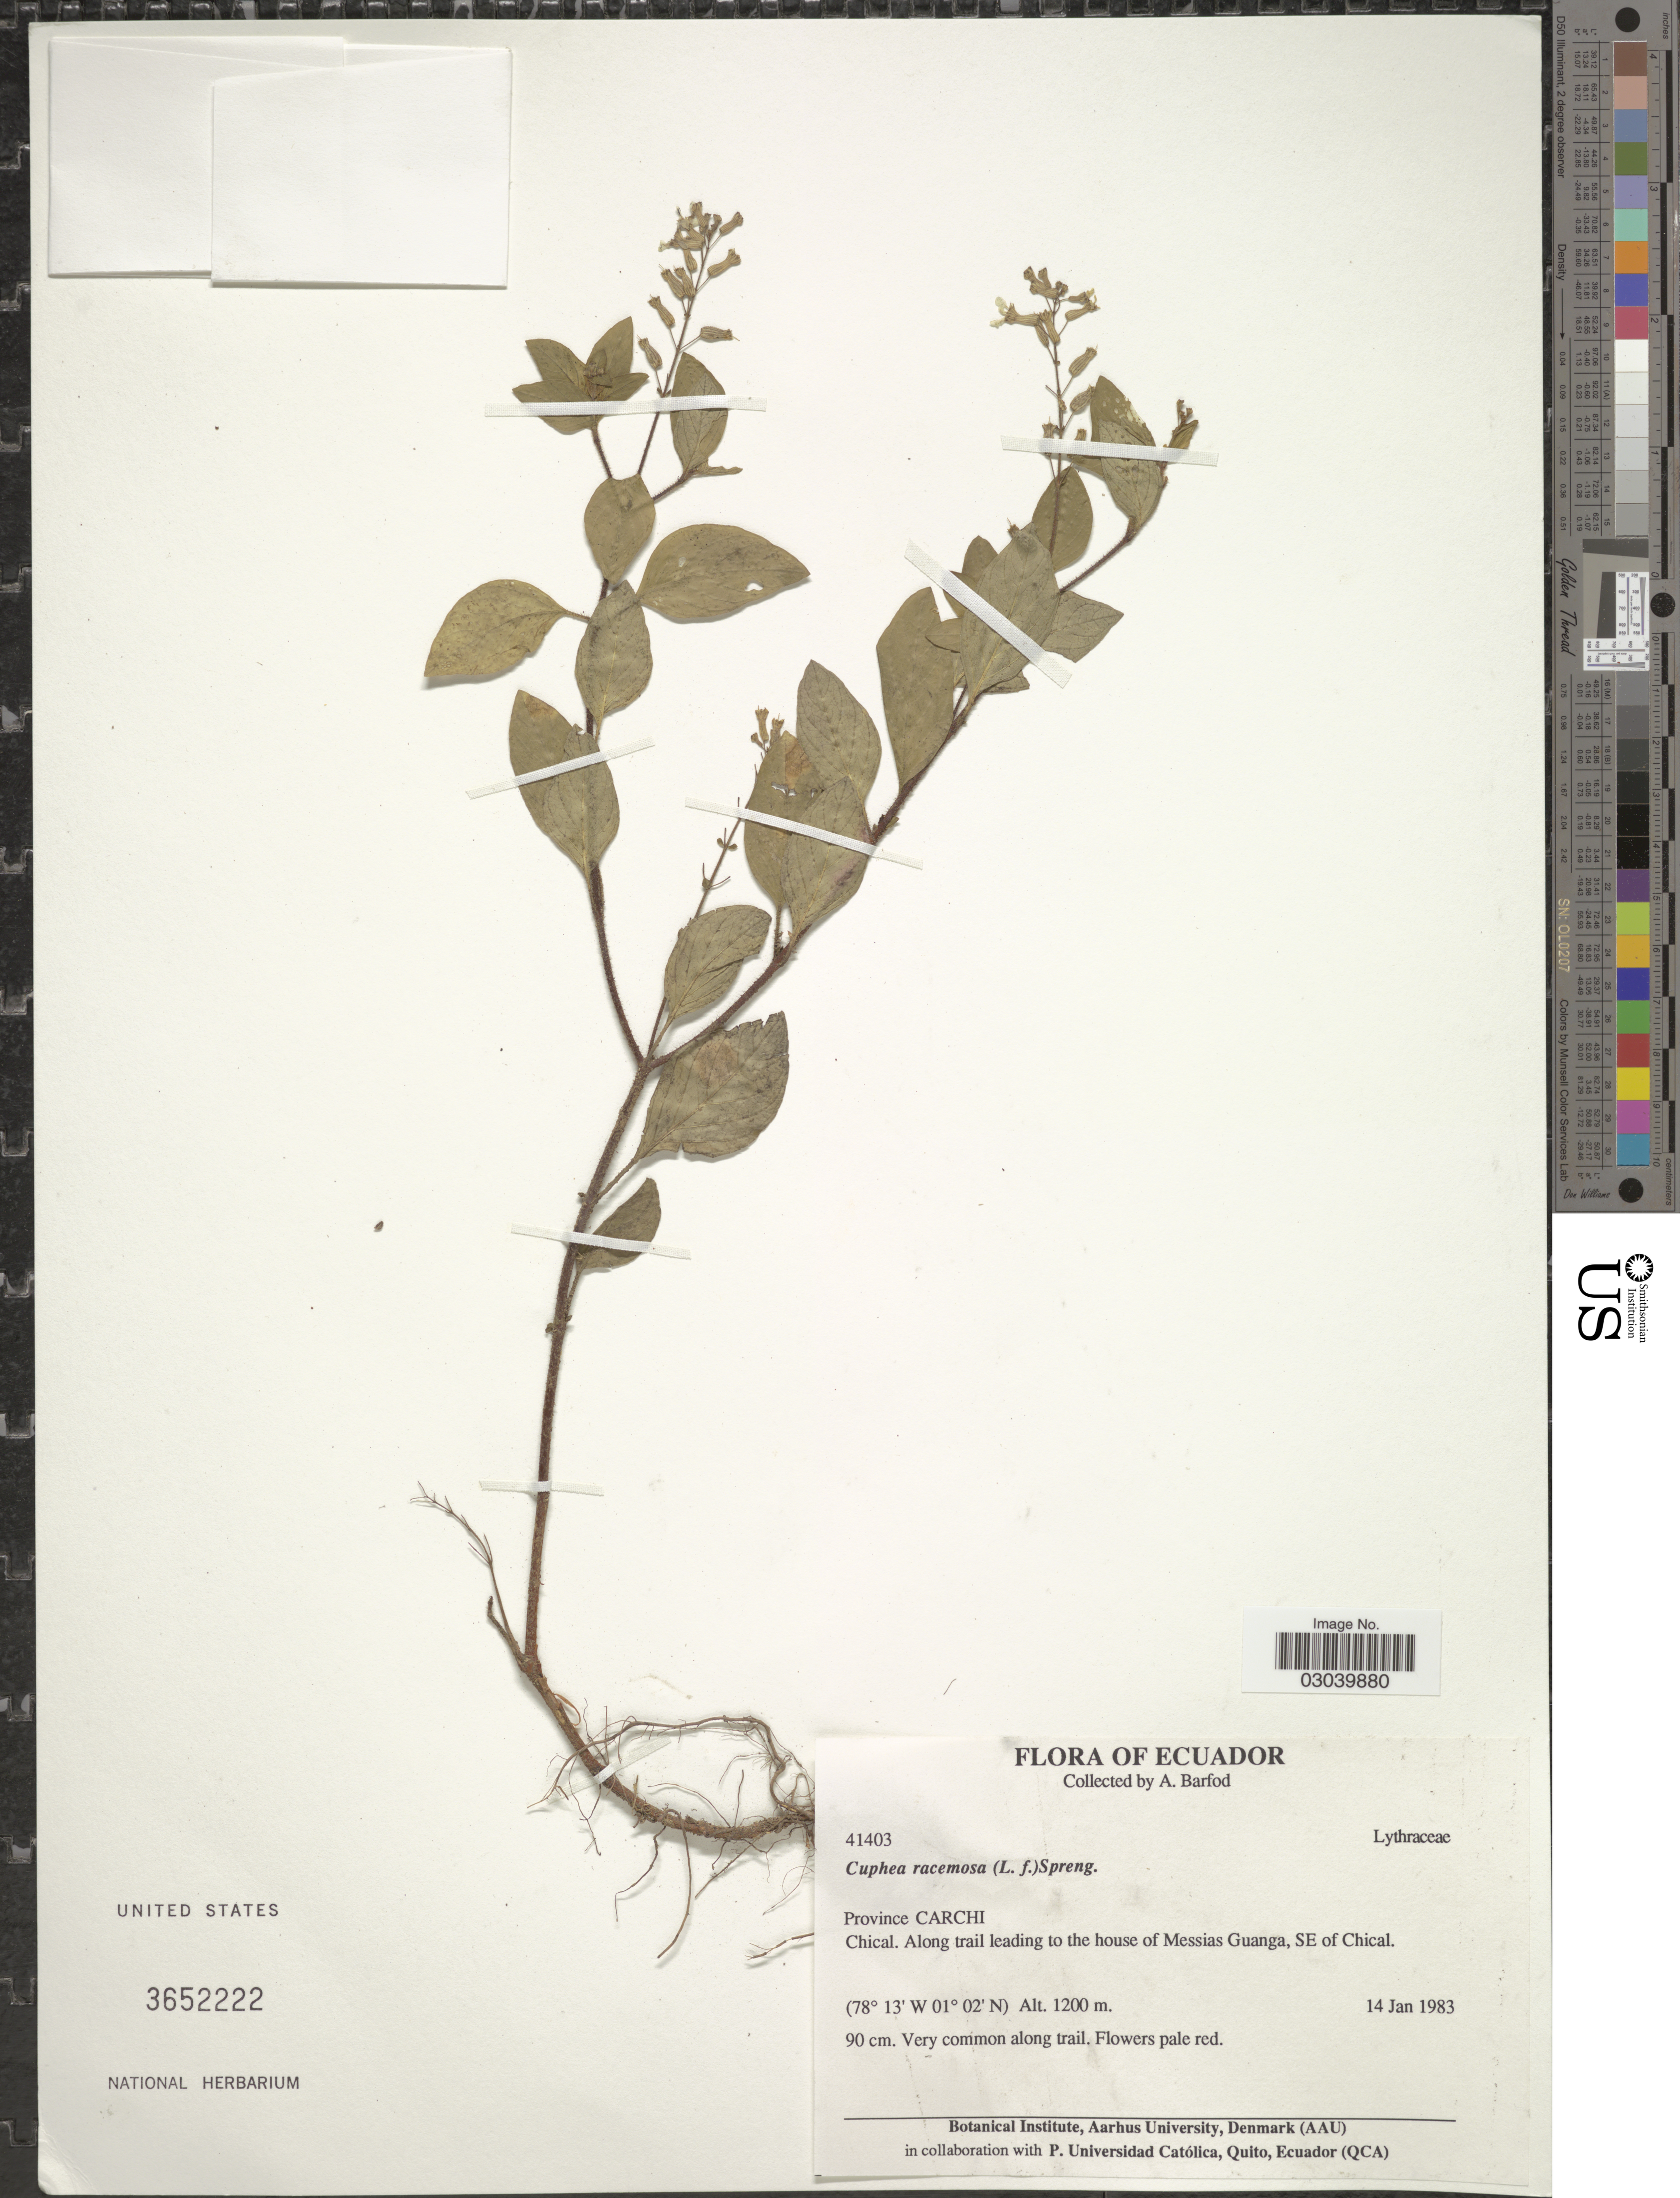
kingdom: Plantae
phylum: Tracheophyta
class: Magnoliopsida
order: Myrtales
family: Lythraceae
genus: Cuphea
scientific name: Cuphea racemosa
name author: (L. f.) Spreng.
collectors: A. Barfod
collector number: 41403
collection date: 1983-01-14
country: Ecuador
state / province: Carchi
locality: Chical. Along trail leading to the house of Messias Guanga, SE of Chical.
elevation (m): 1200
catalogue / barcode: US 3652222